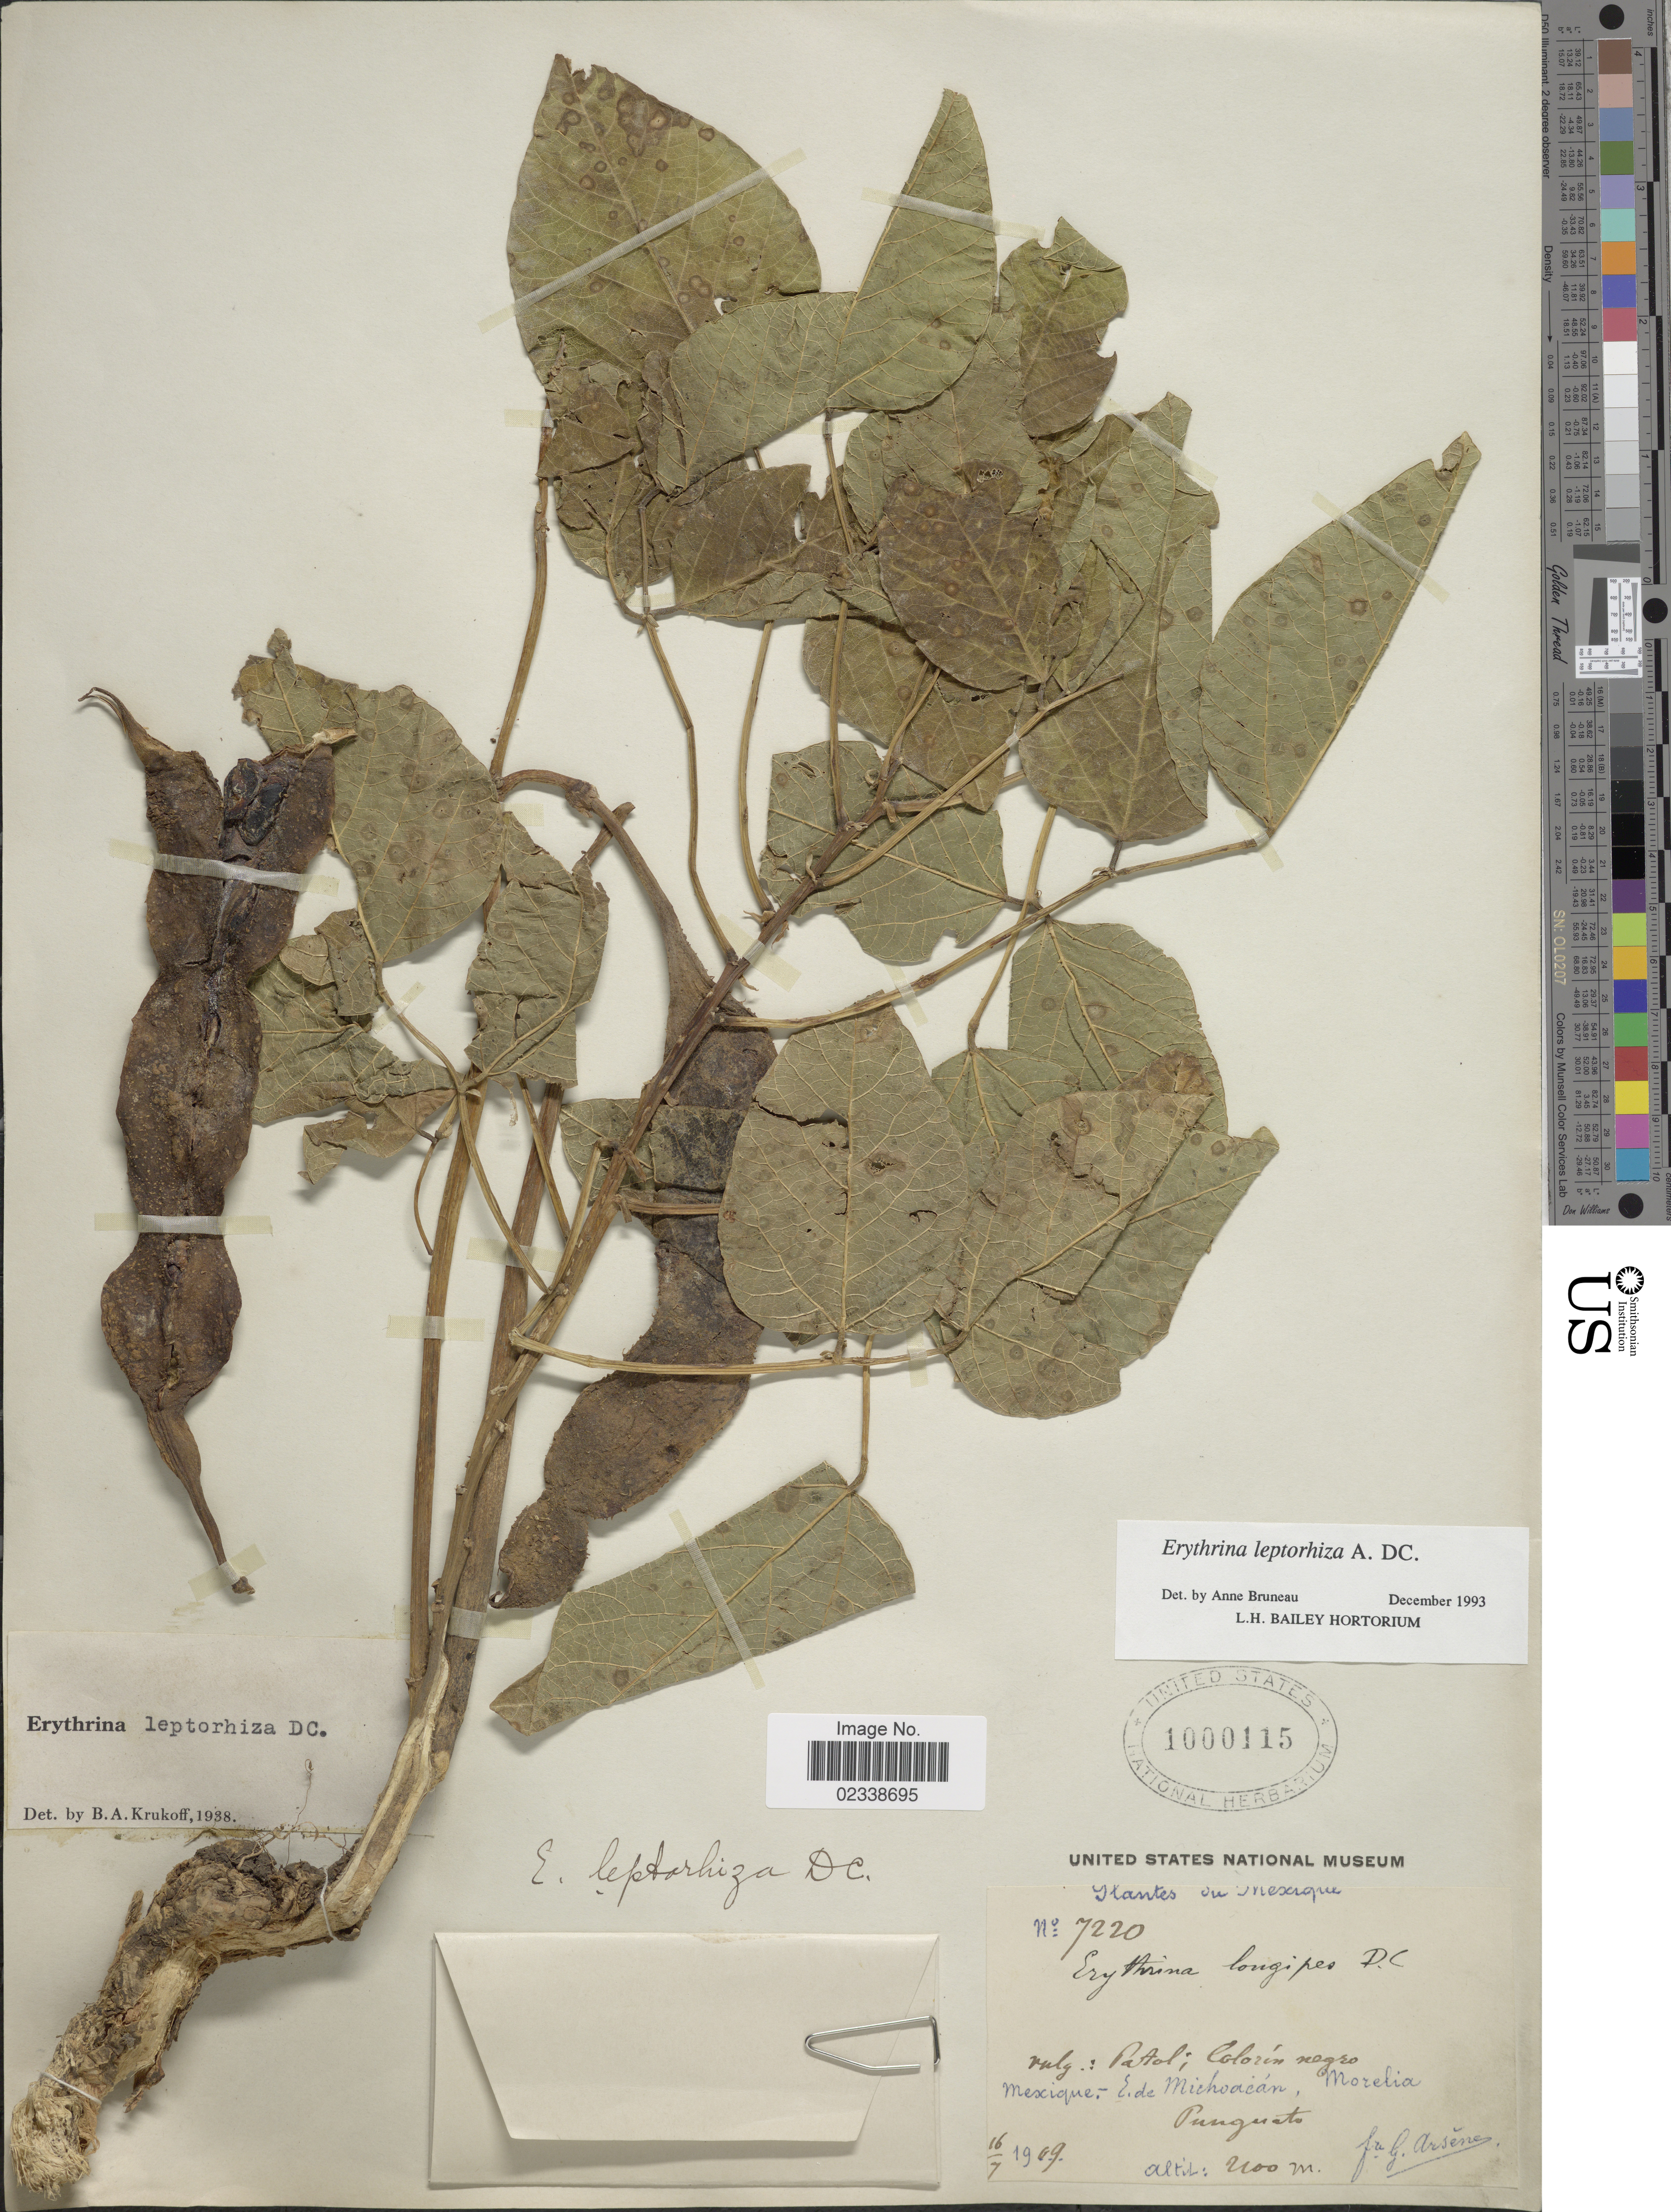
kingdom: Plantae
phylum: Tracheophyta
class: Magnoliopsida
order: Fabales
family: Fabaceae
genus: Erythrina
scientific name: Erythrina leptorhiza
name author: Moc. & Sessé ex DC.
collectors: Bro. G. Arsène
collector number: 7220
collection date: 1909-07-16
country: Mexico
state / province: Michoacán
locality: Morelia, Punguete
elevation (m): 2100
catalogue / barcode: US 1000115